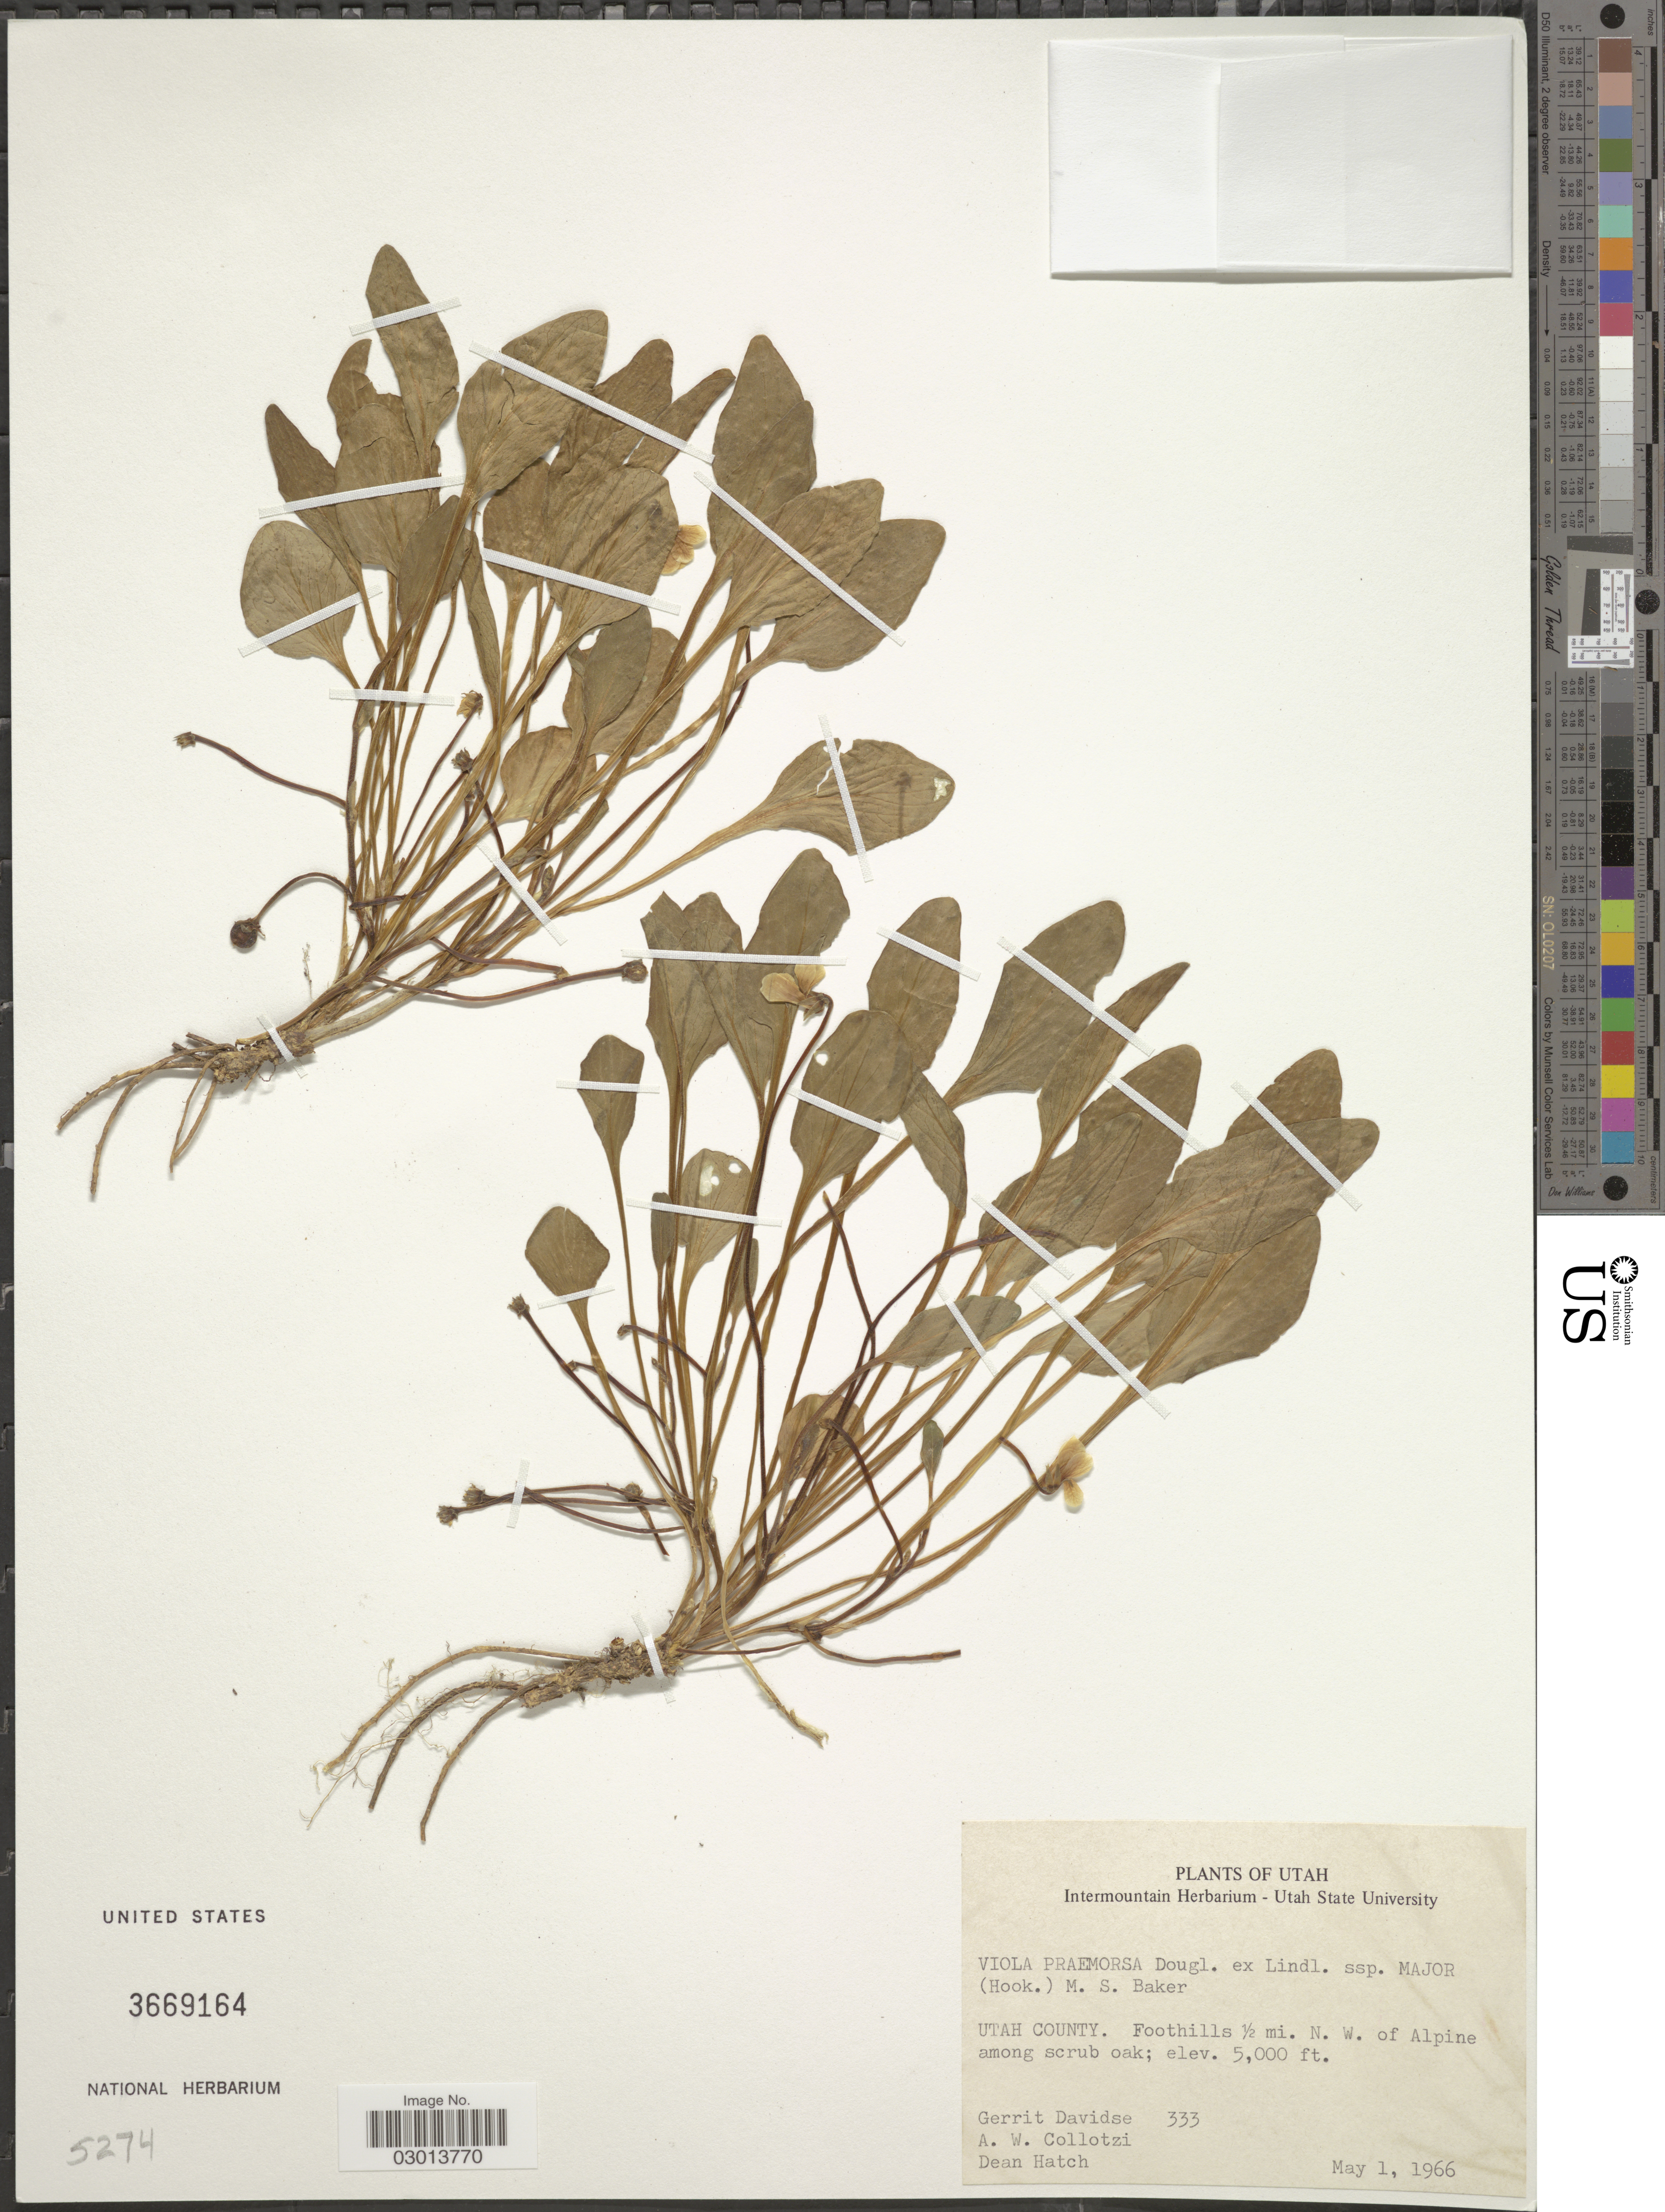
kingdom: Plantae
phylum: Tracheophyta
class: Magnoliopsida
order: Malpighiales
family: Violaceae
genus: Viola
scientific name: Viola praemorsa subsp. major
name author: (Hook.) M.S. Baker & Clausen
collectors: G. Davidse, A. W. Collotzi & D. Hatch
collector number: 333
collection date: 1966-05-01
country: United States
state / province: Utah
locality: Utah County. Foothills ½ mi. N. of Alpine among scrub.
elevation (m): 1524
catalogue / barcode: US 3669164